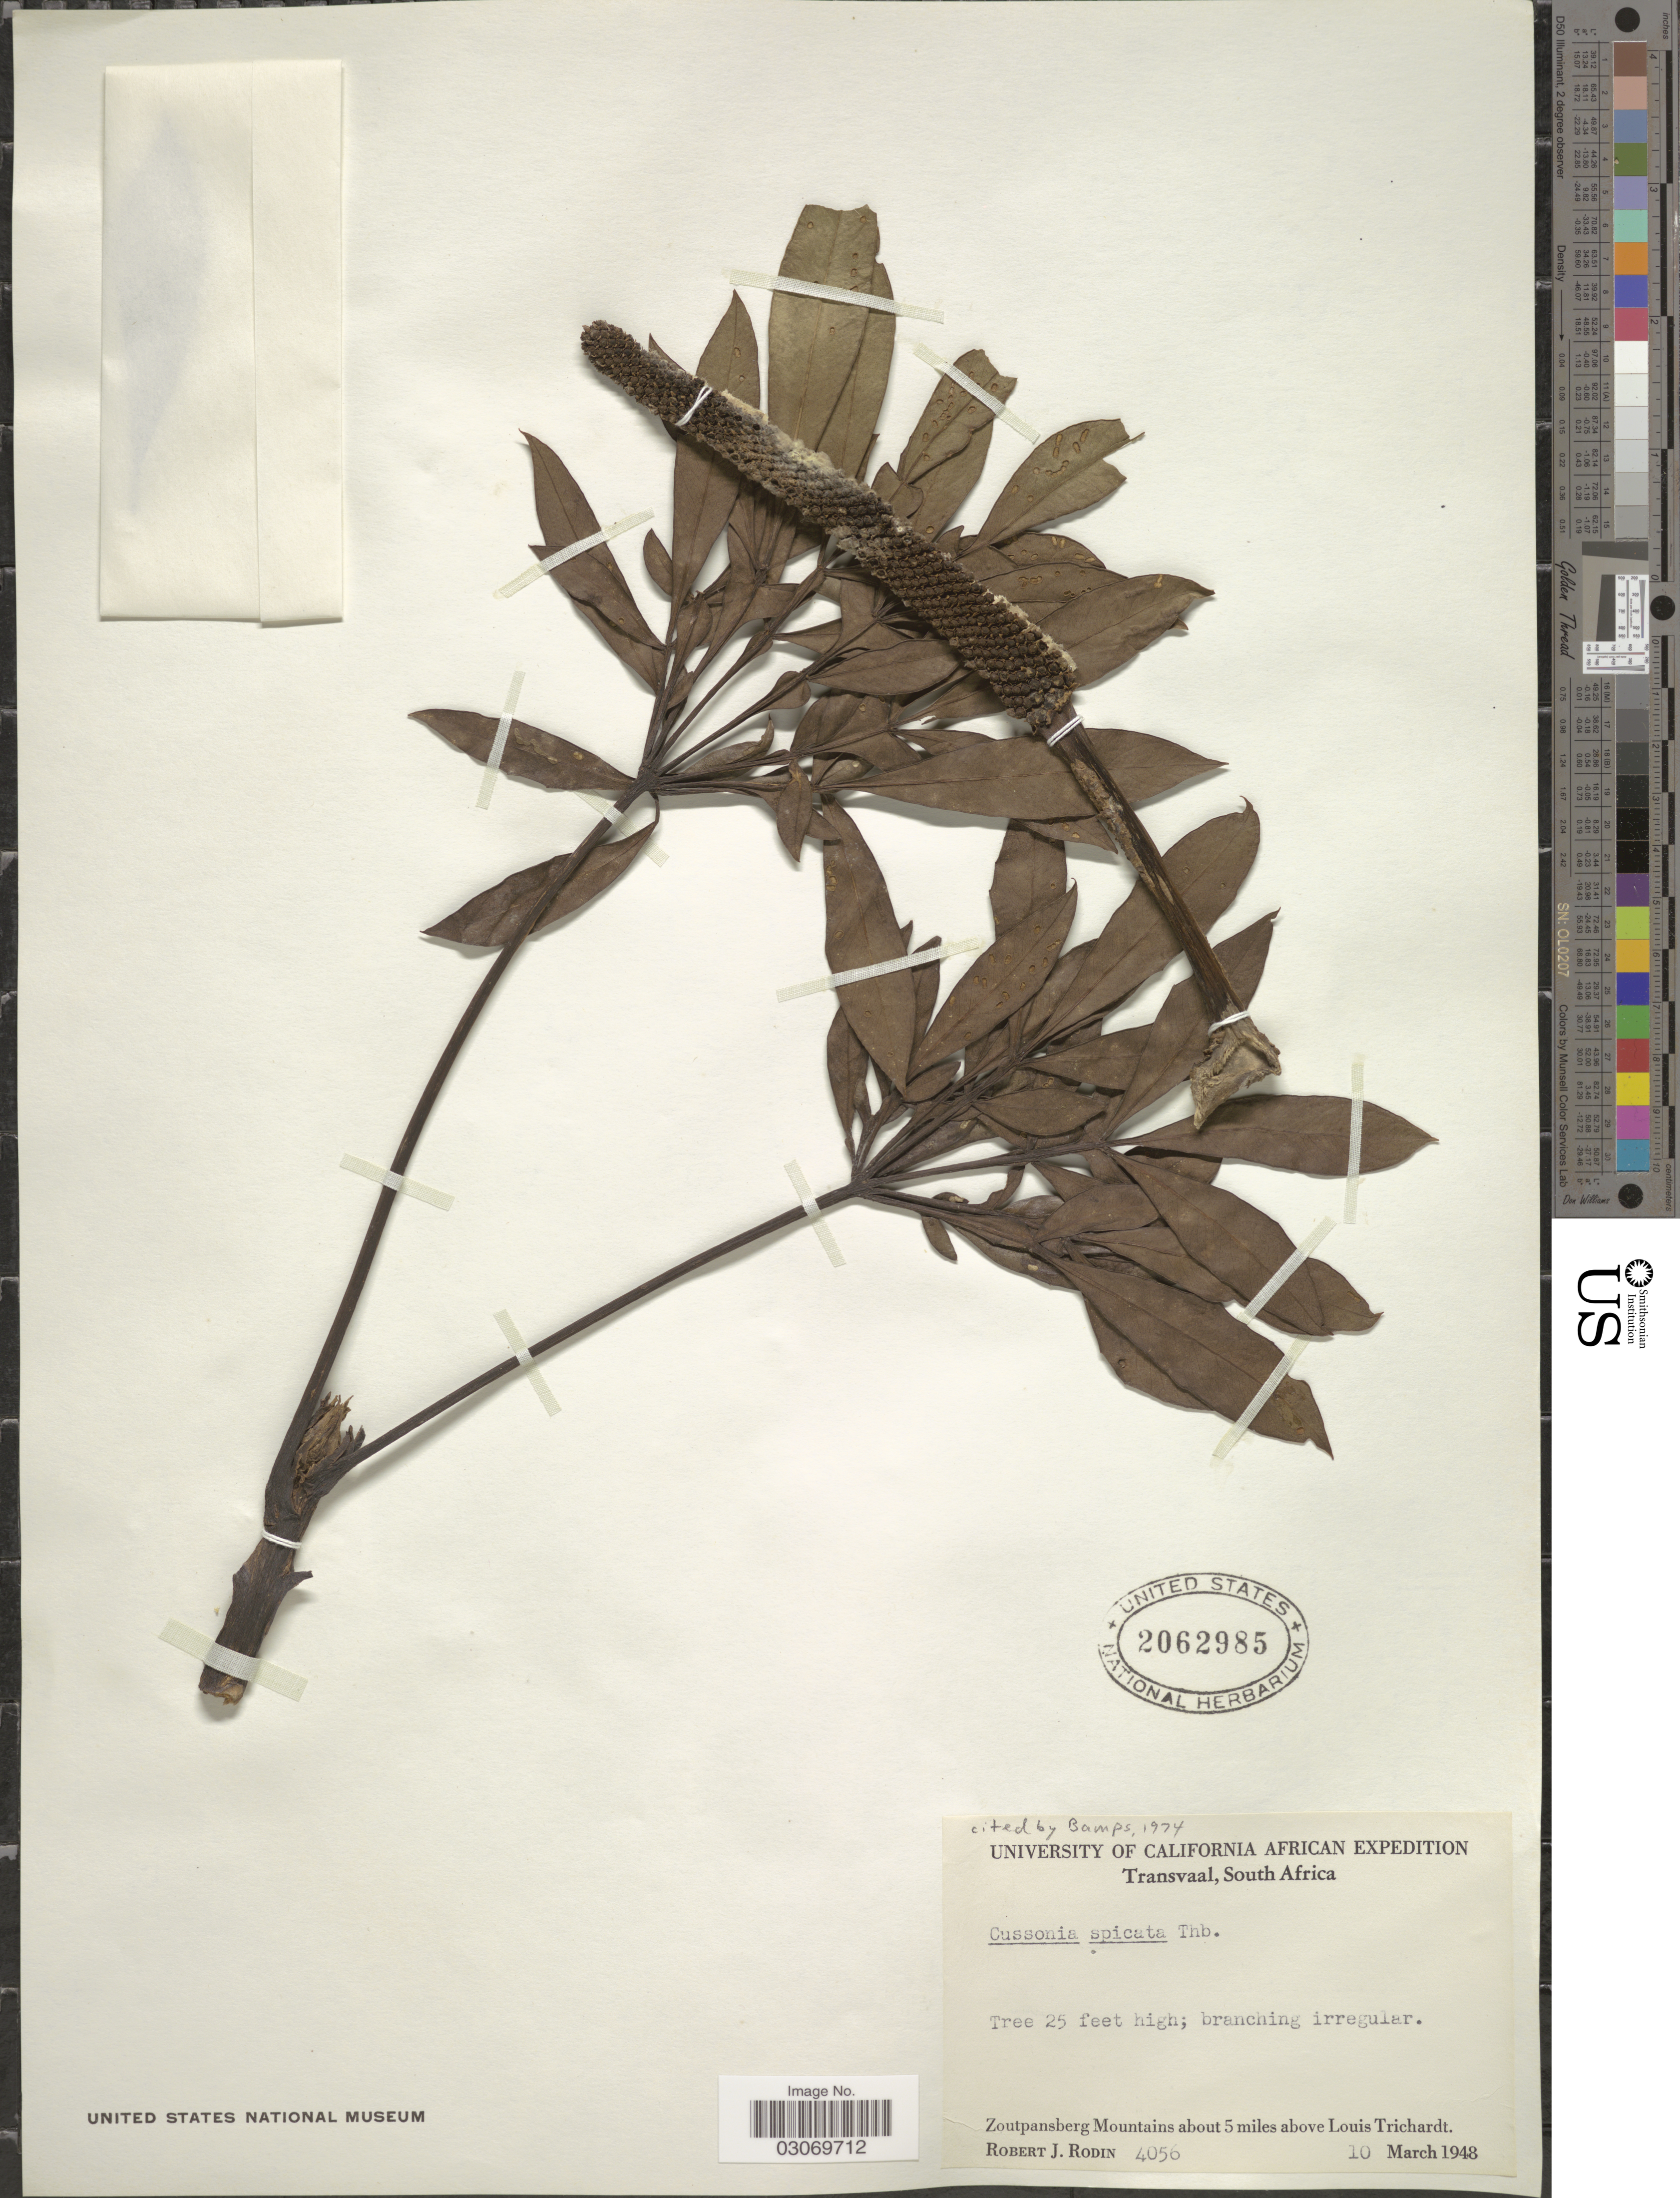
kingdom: Plantae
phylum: Tracheophyta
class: Magnoliopsida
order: Apiales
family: Araliaceae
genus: Cussonia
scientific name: Cussonia spicata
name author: Thunb.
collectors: R. J. Rodin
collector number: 4056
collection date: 1948-03-10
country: South Africa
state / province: Limpopo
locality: Transvaal, Zoutpansberg Mountains about 5 miles above Louis Trichardt.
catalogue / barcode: US 2062985